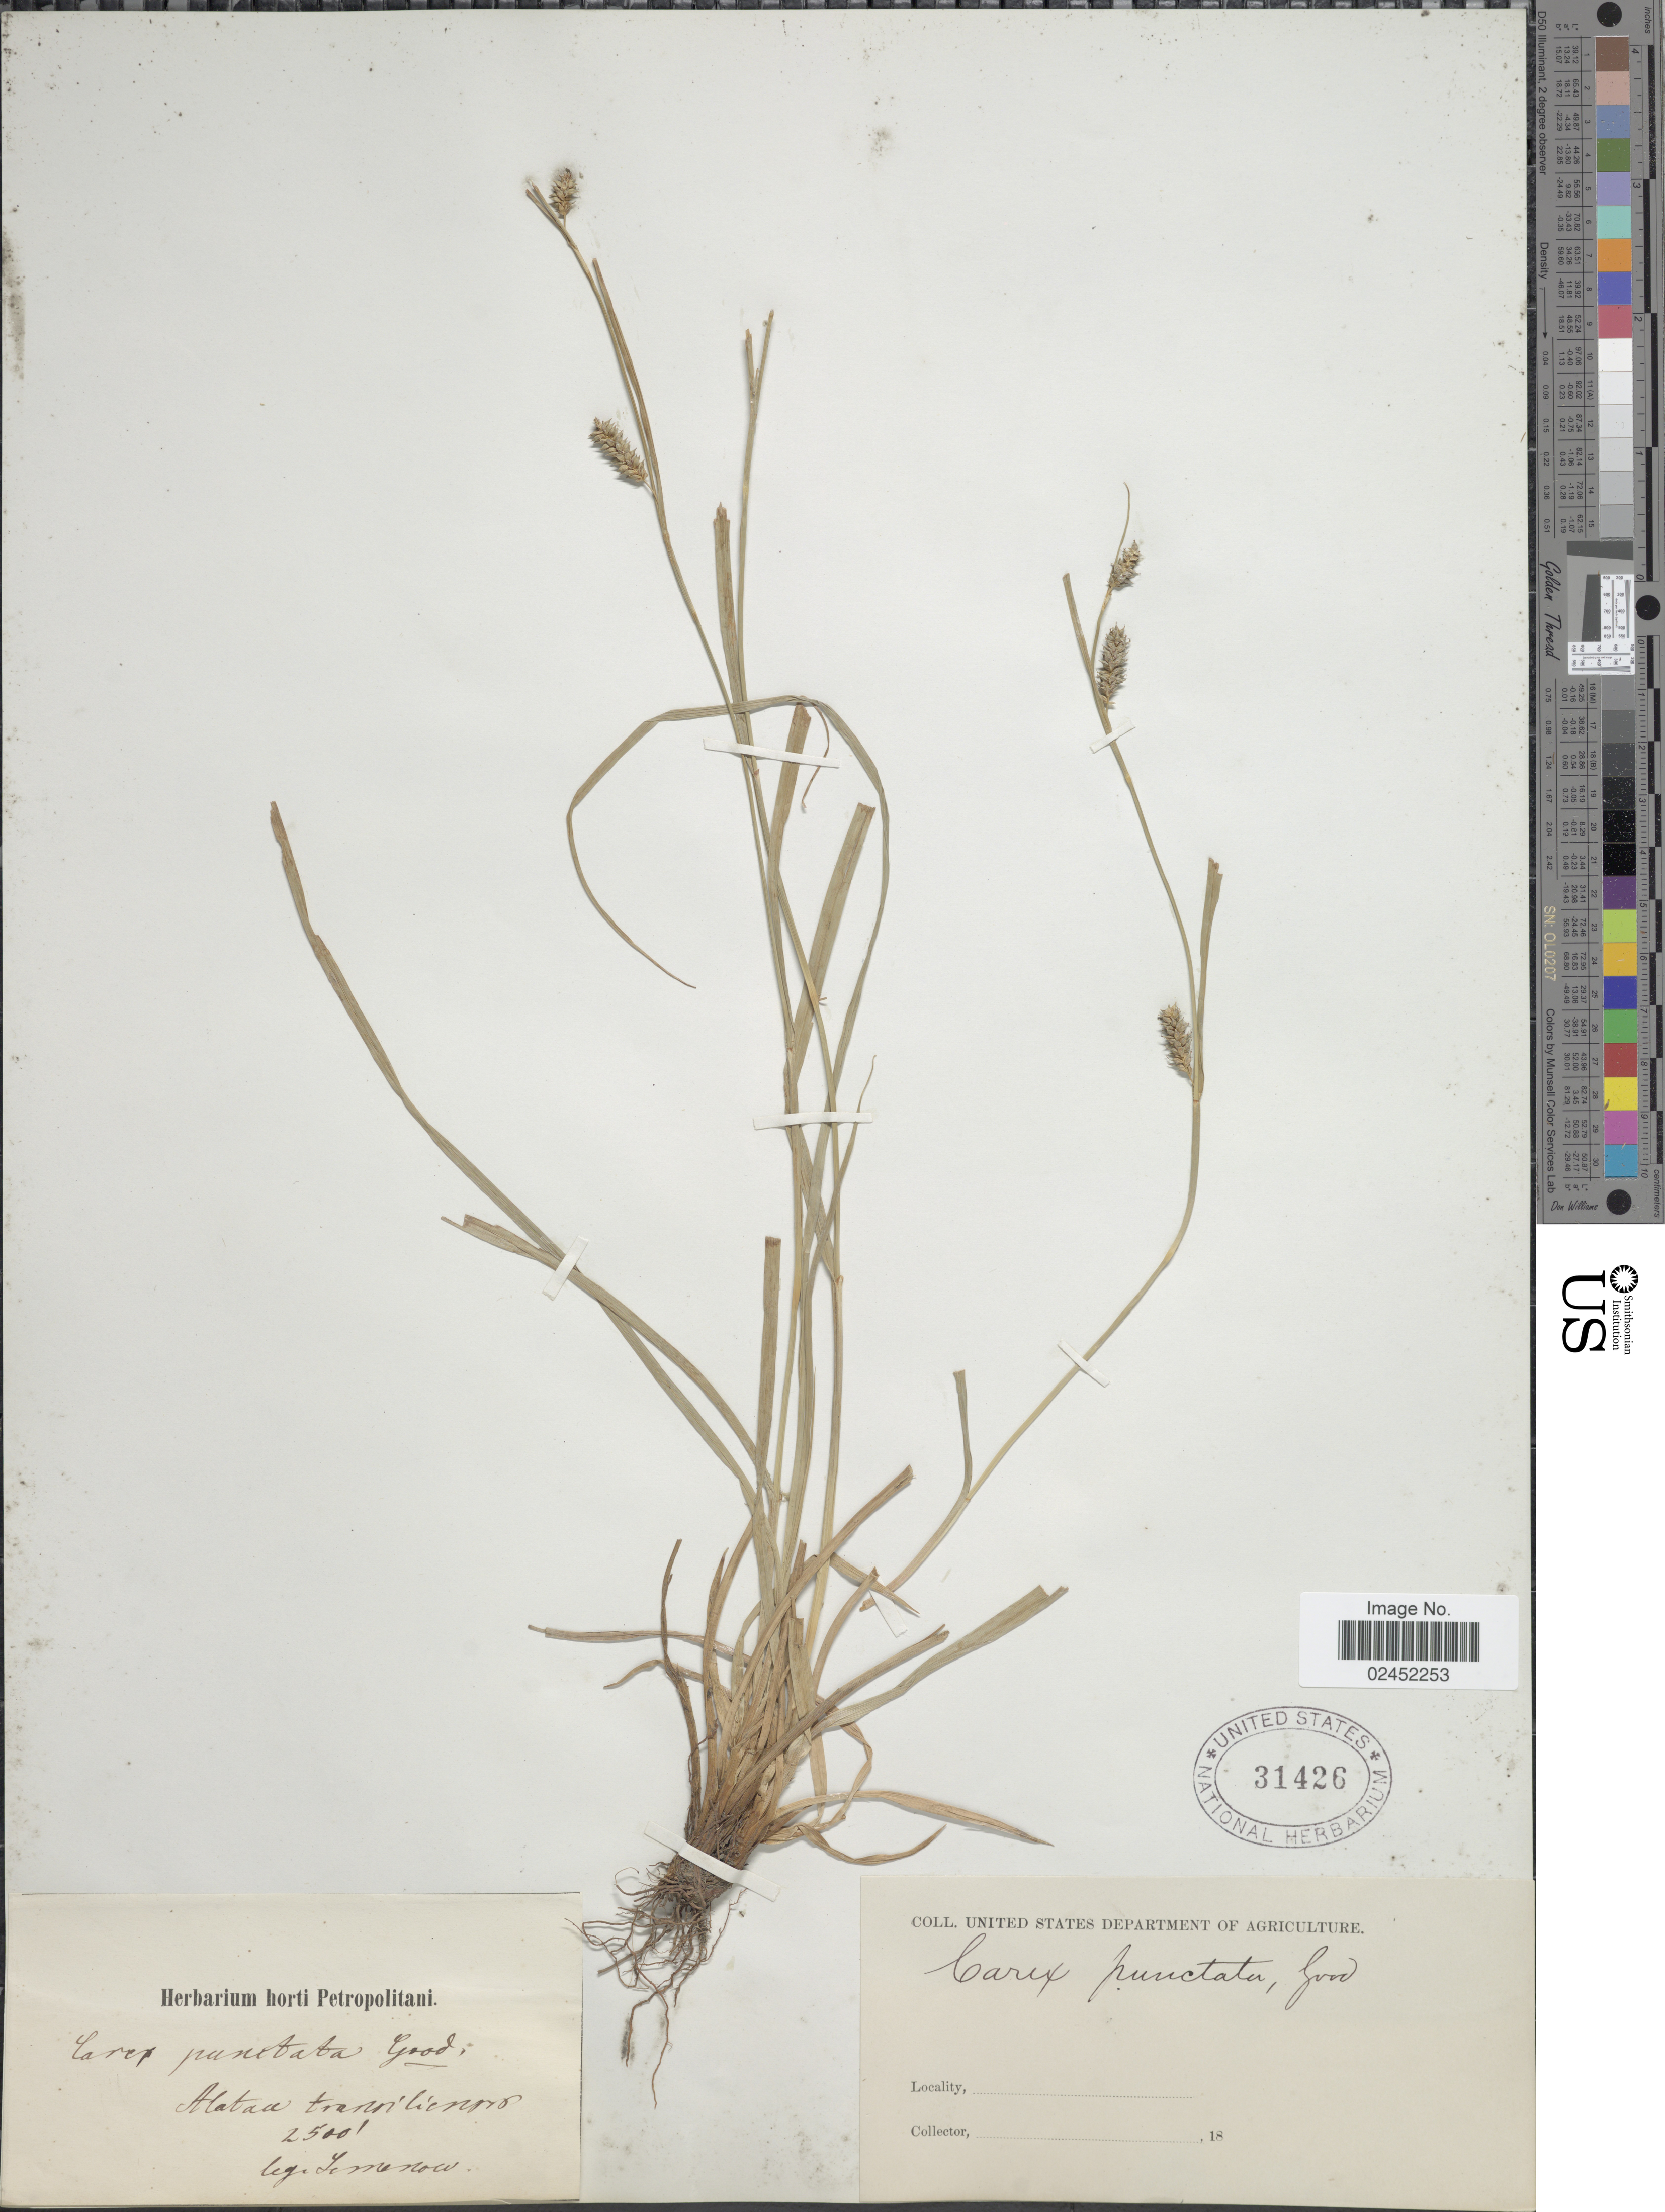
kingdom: Plantae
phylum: Tracheophyta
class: Liliopsida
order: Poales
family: Cyperaceae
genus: Carex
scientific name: Carex punctata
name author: Gaudin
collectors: Lemenov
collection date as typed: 18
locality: Alatau transilien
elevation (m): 762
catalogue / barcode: US 31426